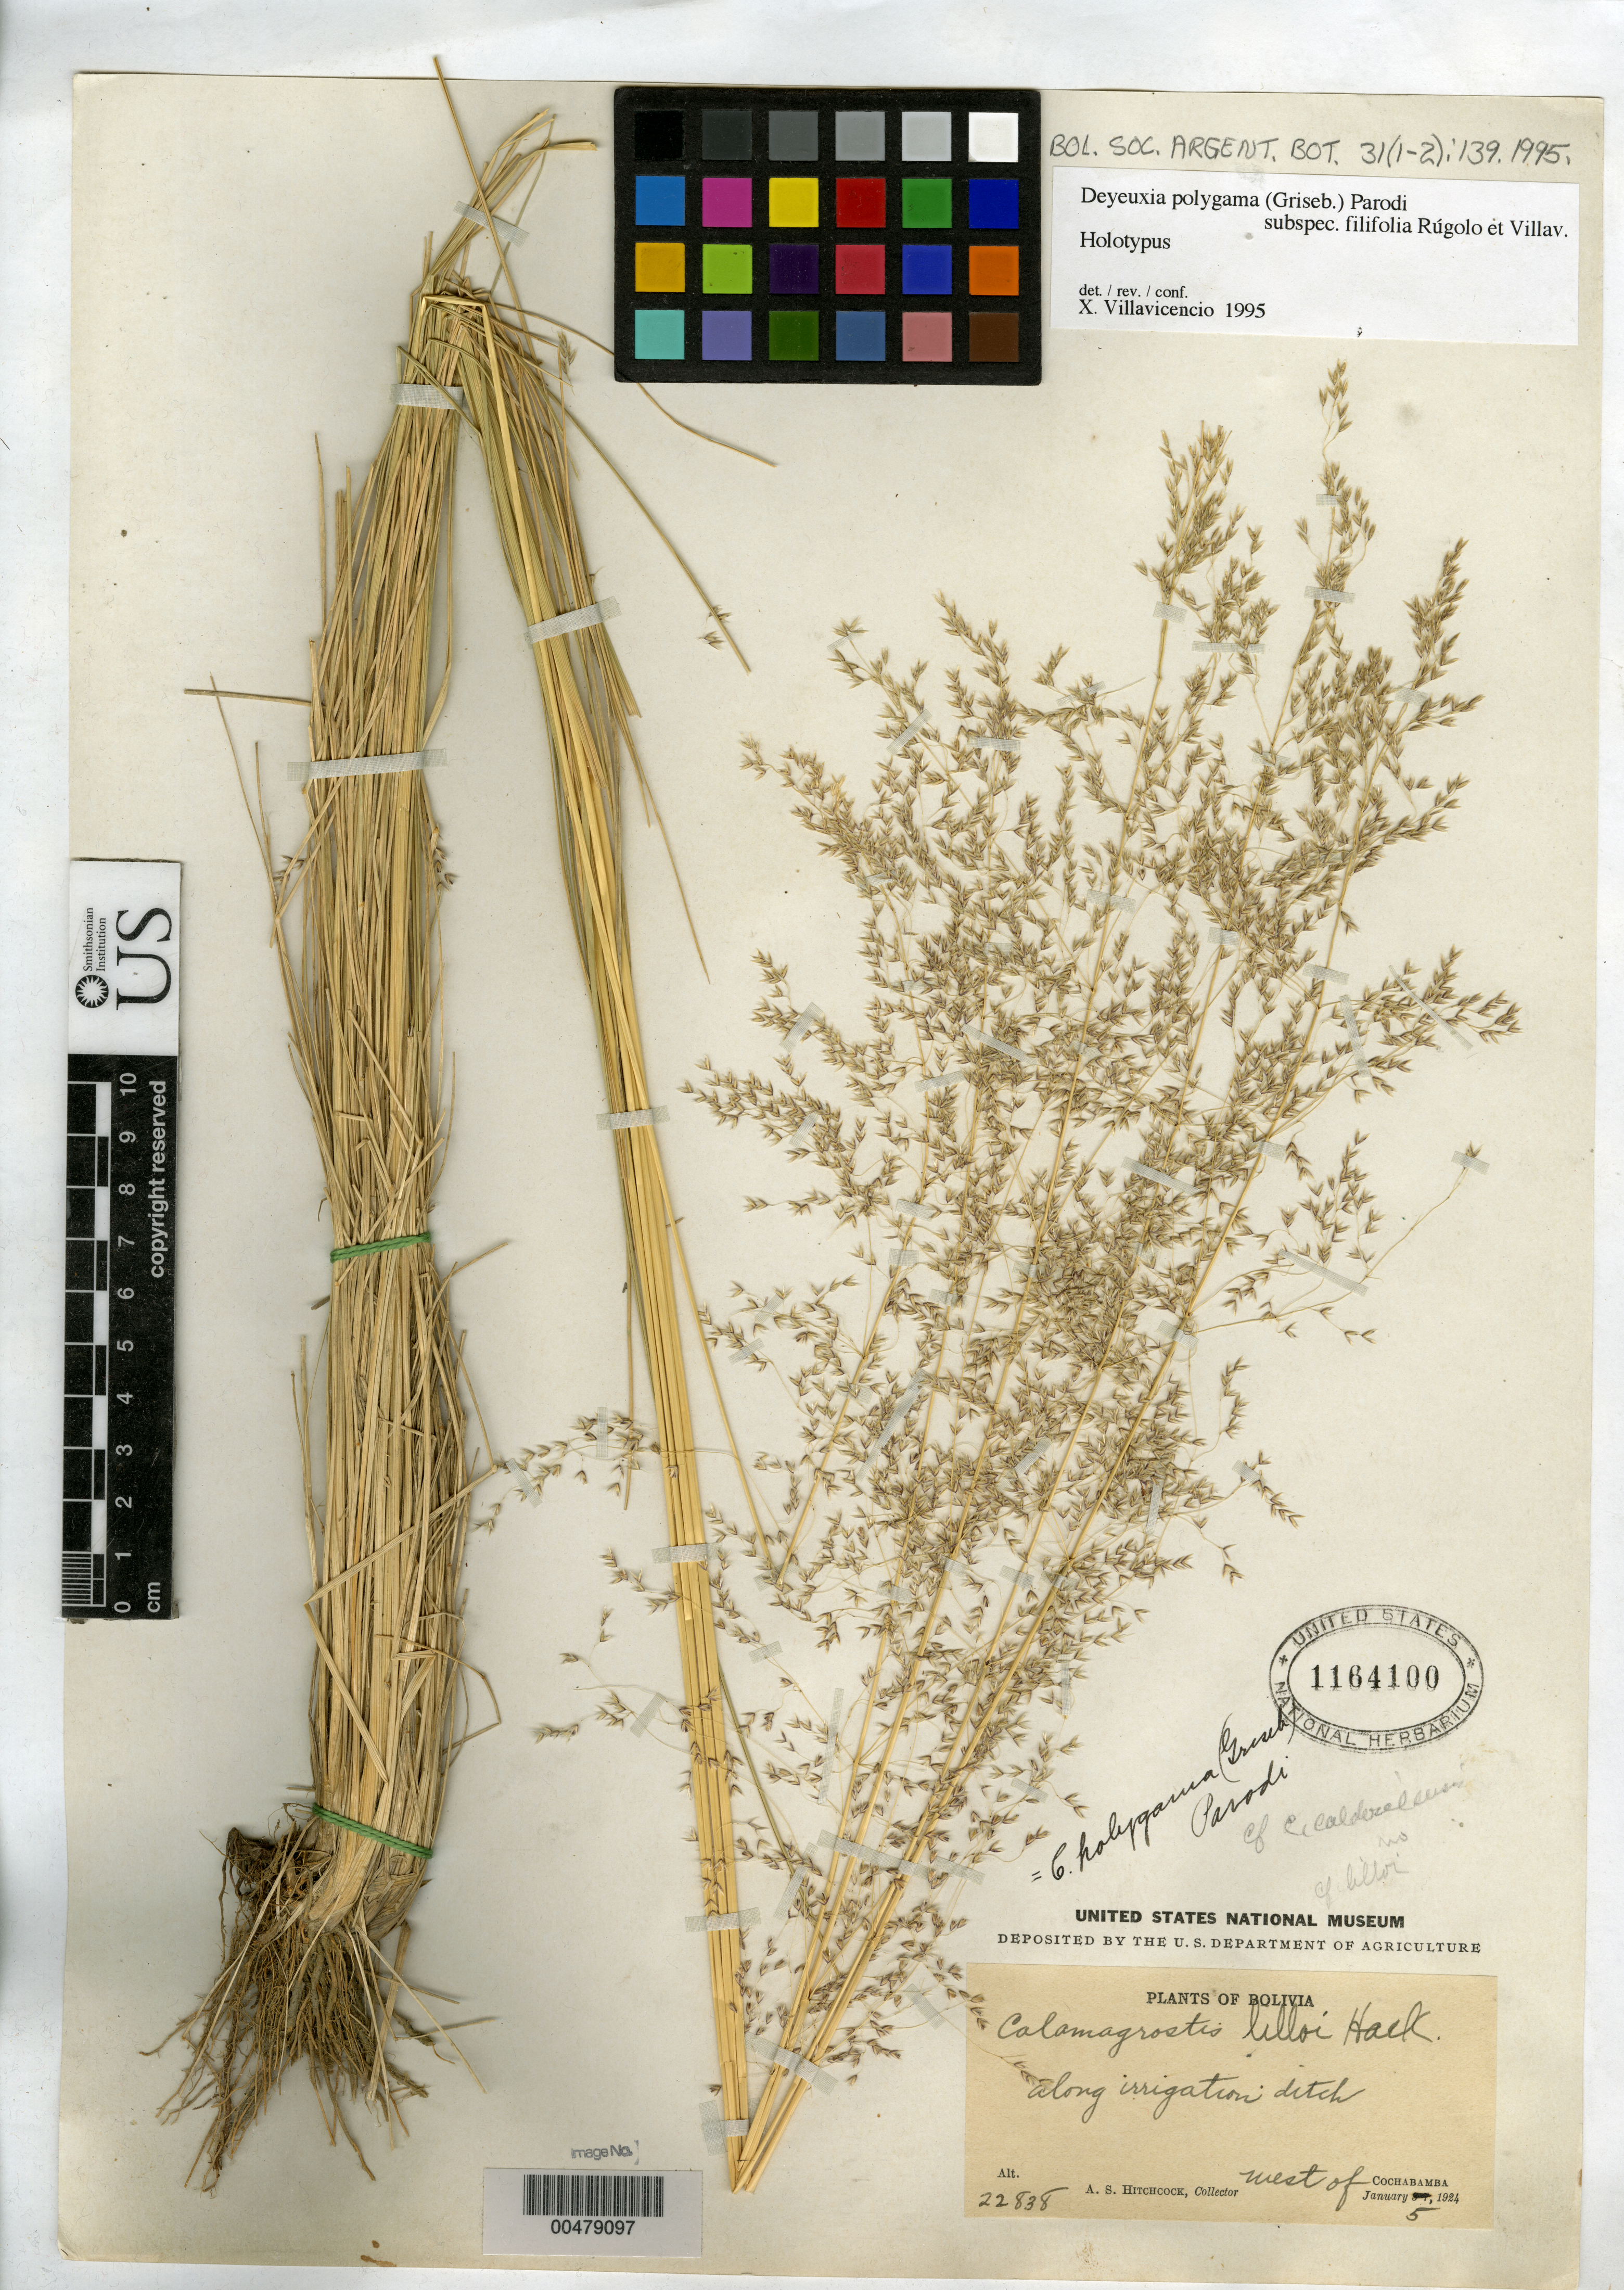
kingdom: Plantae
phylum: Tracheophyta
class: Liliopsida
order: Poales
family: Poaceae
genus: Deyeuxia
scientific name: Deyeuxia polygama subsp. filifolia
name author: Rúgolo & Villavicencio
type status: Holotype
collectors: A. S. Hitchcock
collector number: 22838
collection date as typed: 05 Jan 1924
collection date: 1924-01-05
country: Bolivia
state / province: Cochabamba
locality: W of Cochabamba.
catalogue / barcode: US 1164100